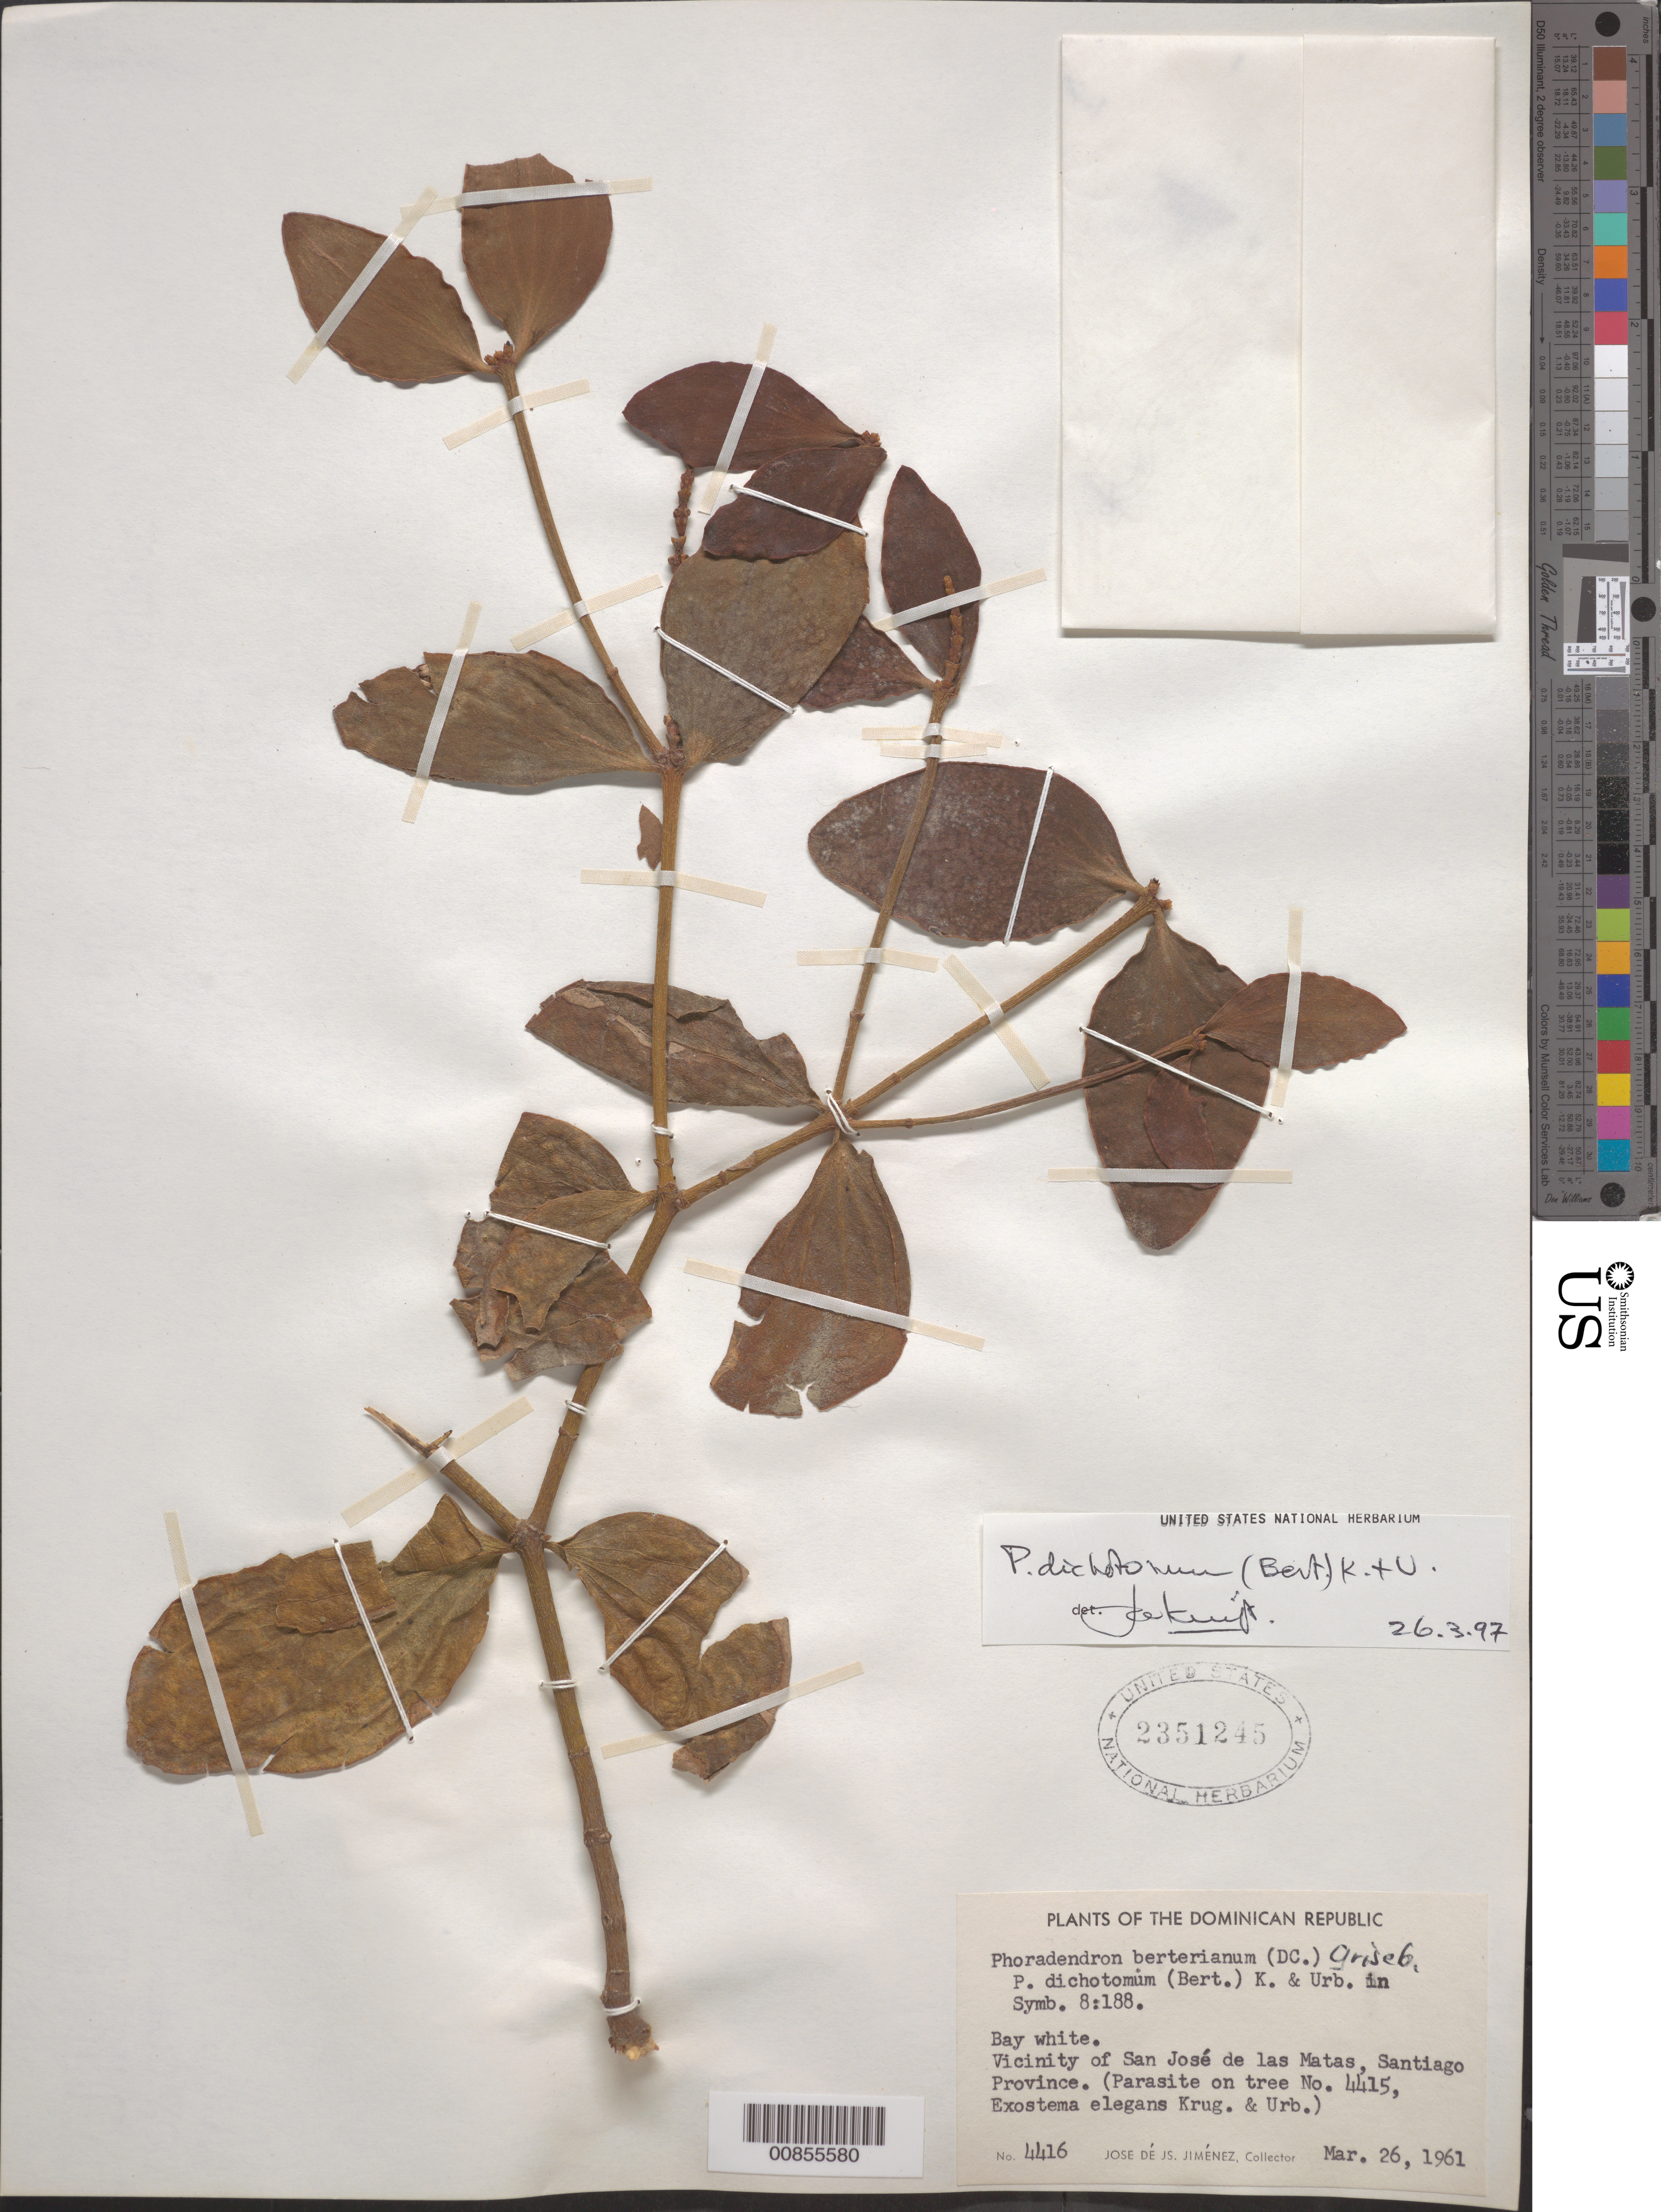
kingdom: Plantae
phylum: Tracheophyta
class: Magnoliopsida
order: Santalales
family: Viscaceae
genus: Phoradendron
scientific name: Phoradendron berteroanum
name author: (DC.) Nutt.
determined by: Kuijt, Job, (CANADA)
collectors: J. J. Jiménez Almonte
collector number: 4416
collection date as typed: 26 Mar 1961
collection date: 1961-03-26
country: Dominican Republic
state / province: Santiago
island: Hispaniola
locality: Vicinity of San José de las Matas.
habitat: On tree no. 4415, Exostema elegans Krug. & Urb.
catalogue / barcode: US 2351245